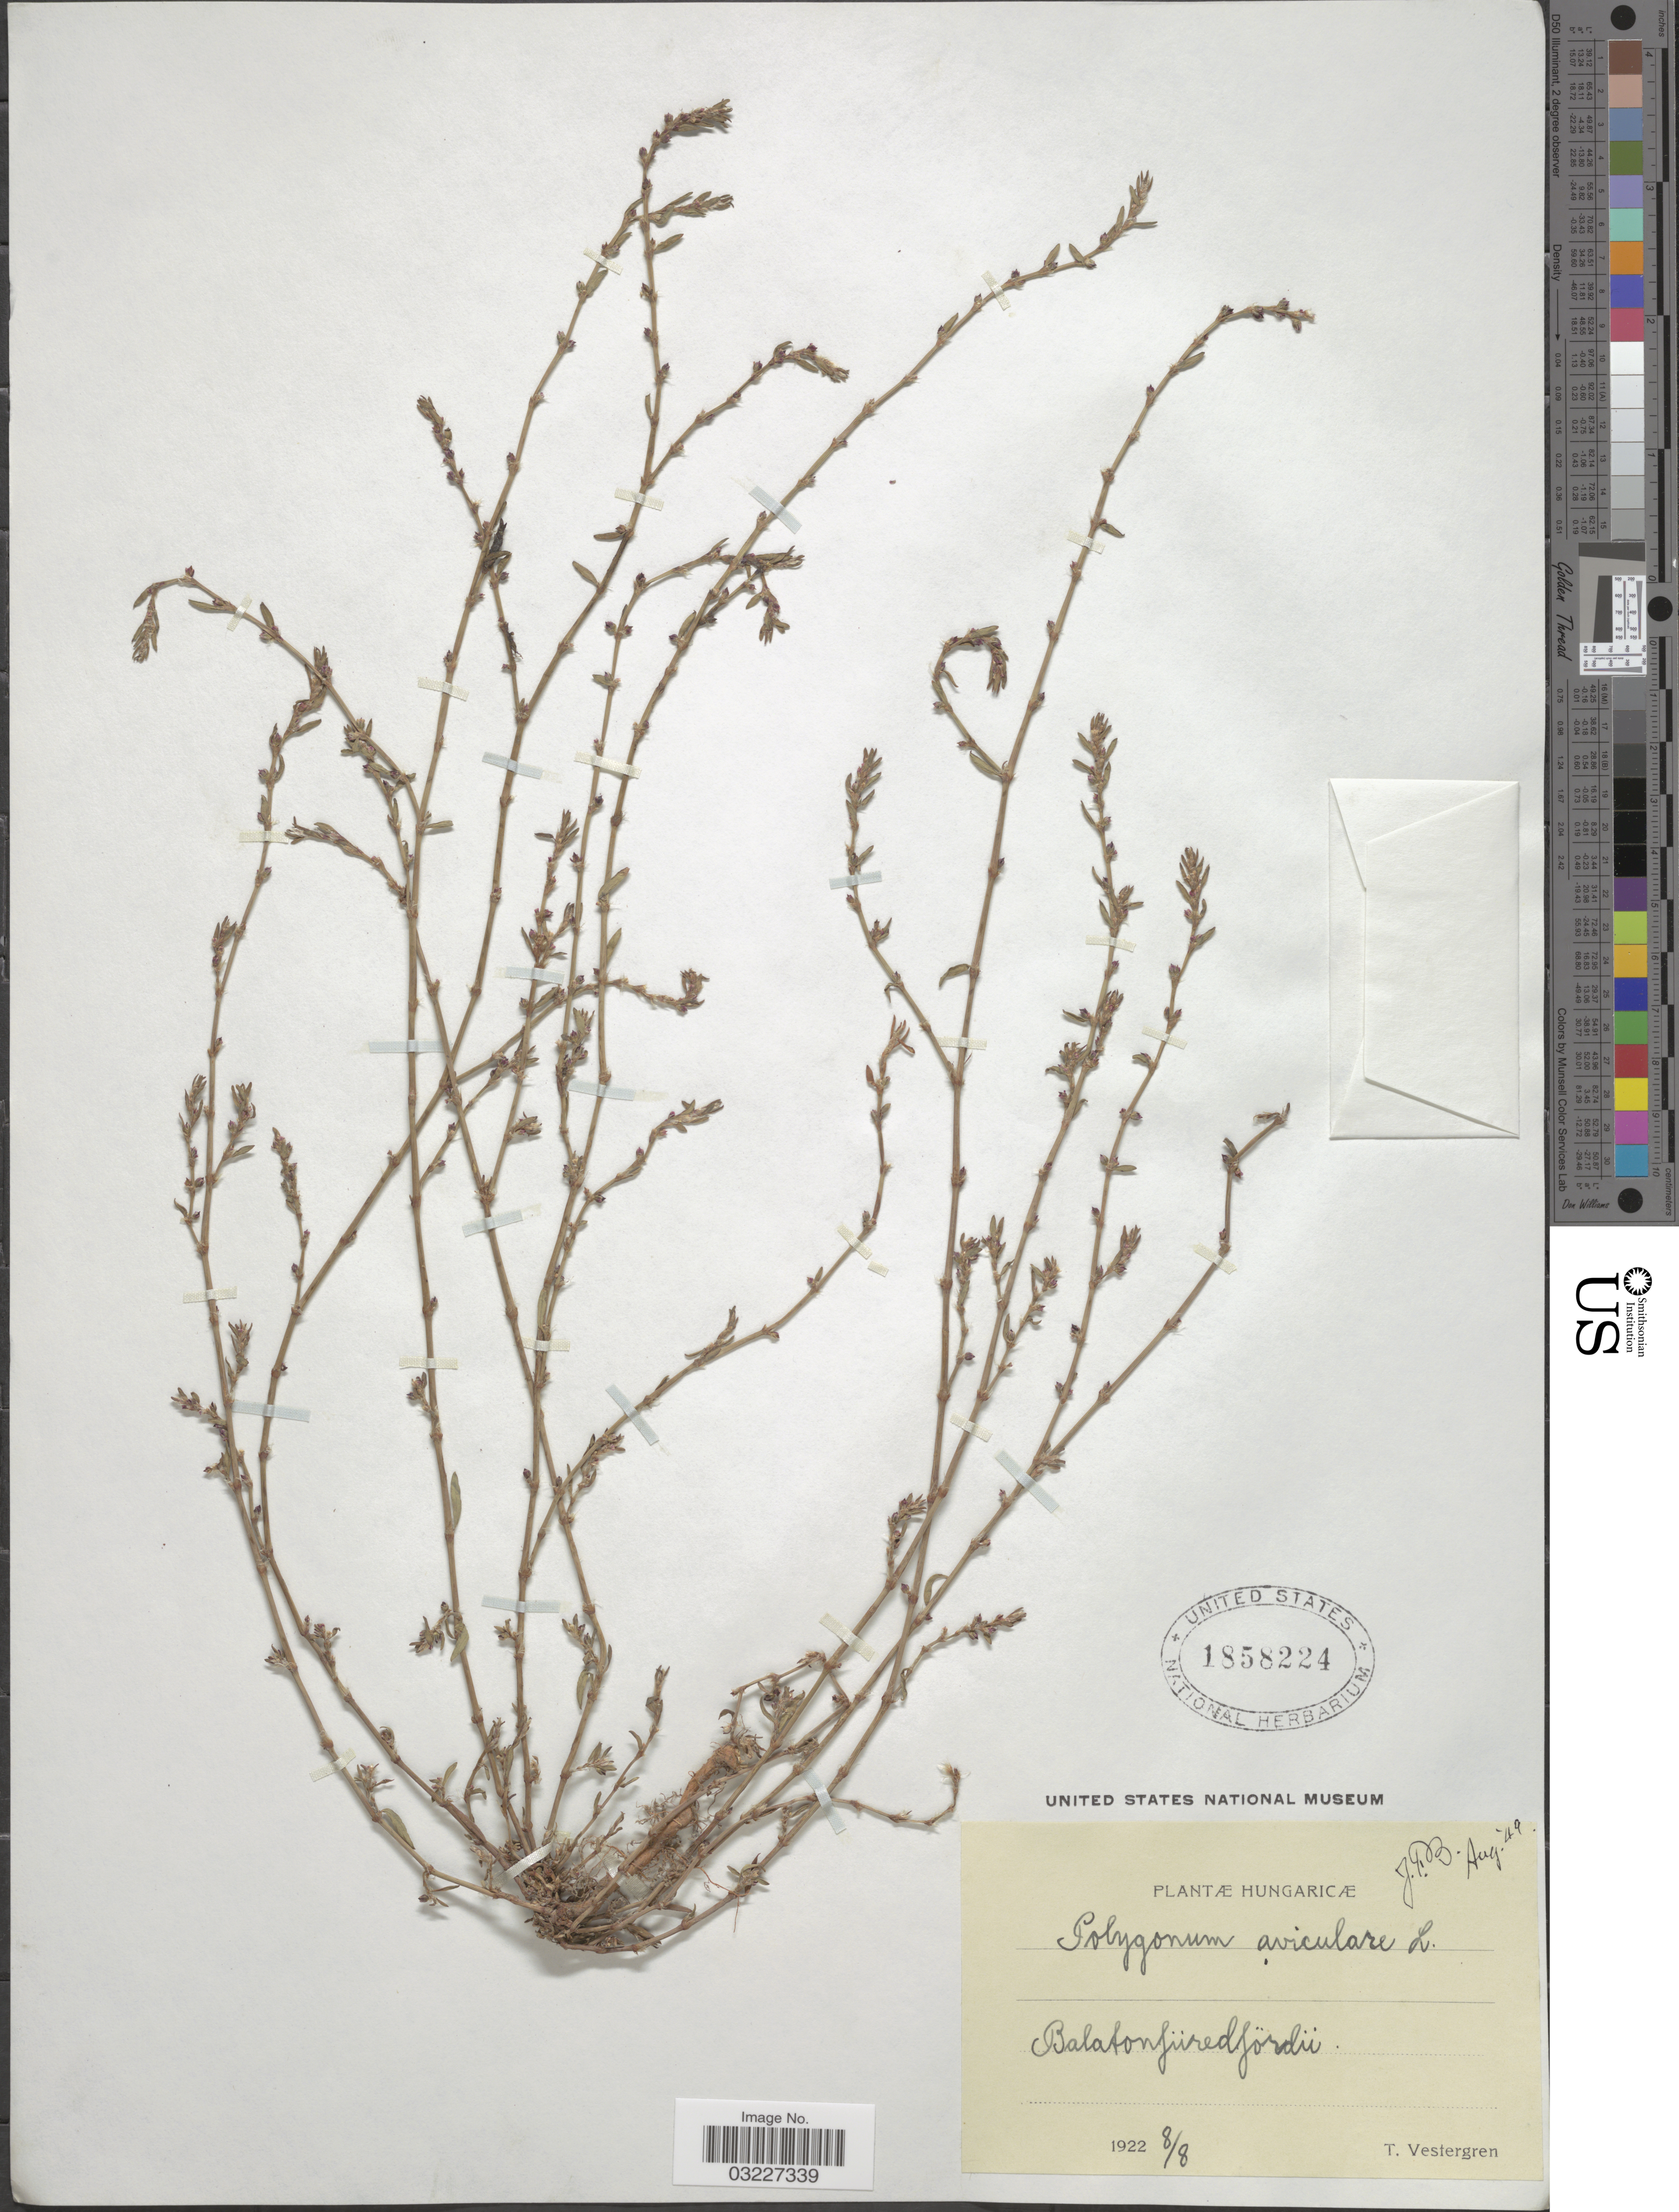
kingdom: Plantae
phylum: Tracheophyta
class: Magnoliopsida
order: Caryophyllales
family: Polygonaceae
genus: Polygonum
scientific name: Polygonum aviculare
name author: L.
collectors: T. Vestergren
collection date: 1922-08-08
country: Hungary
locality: Balatonfüredfördü.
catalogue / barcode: US 1858224